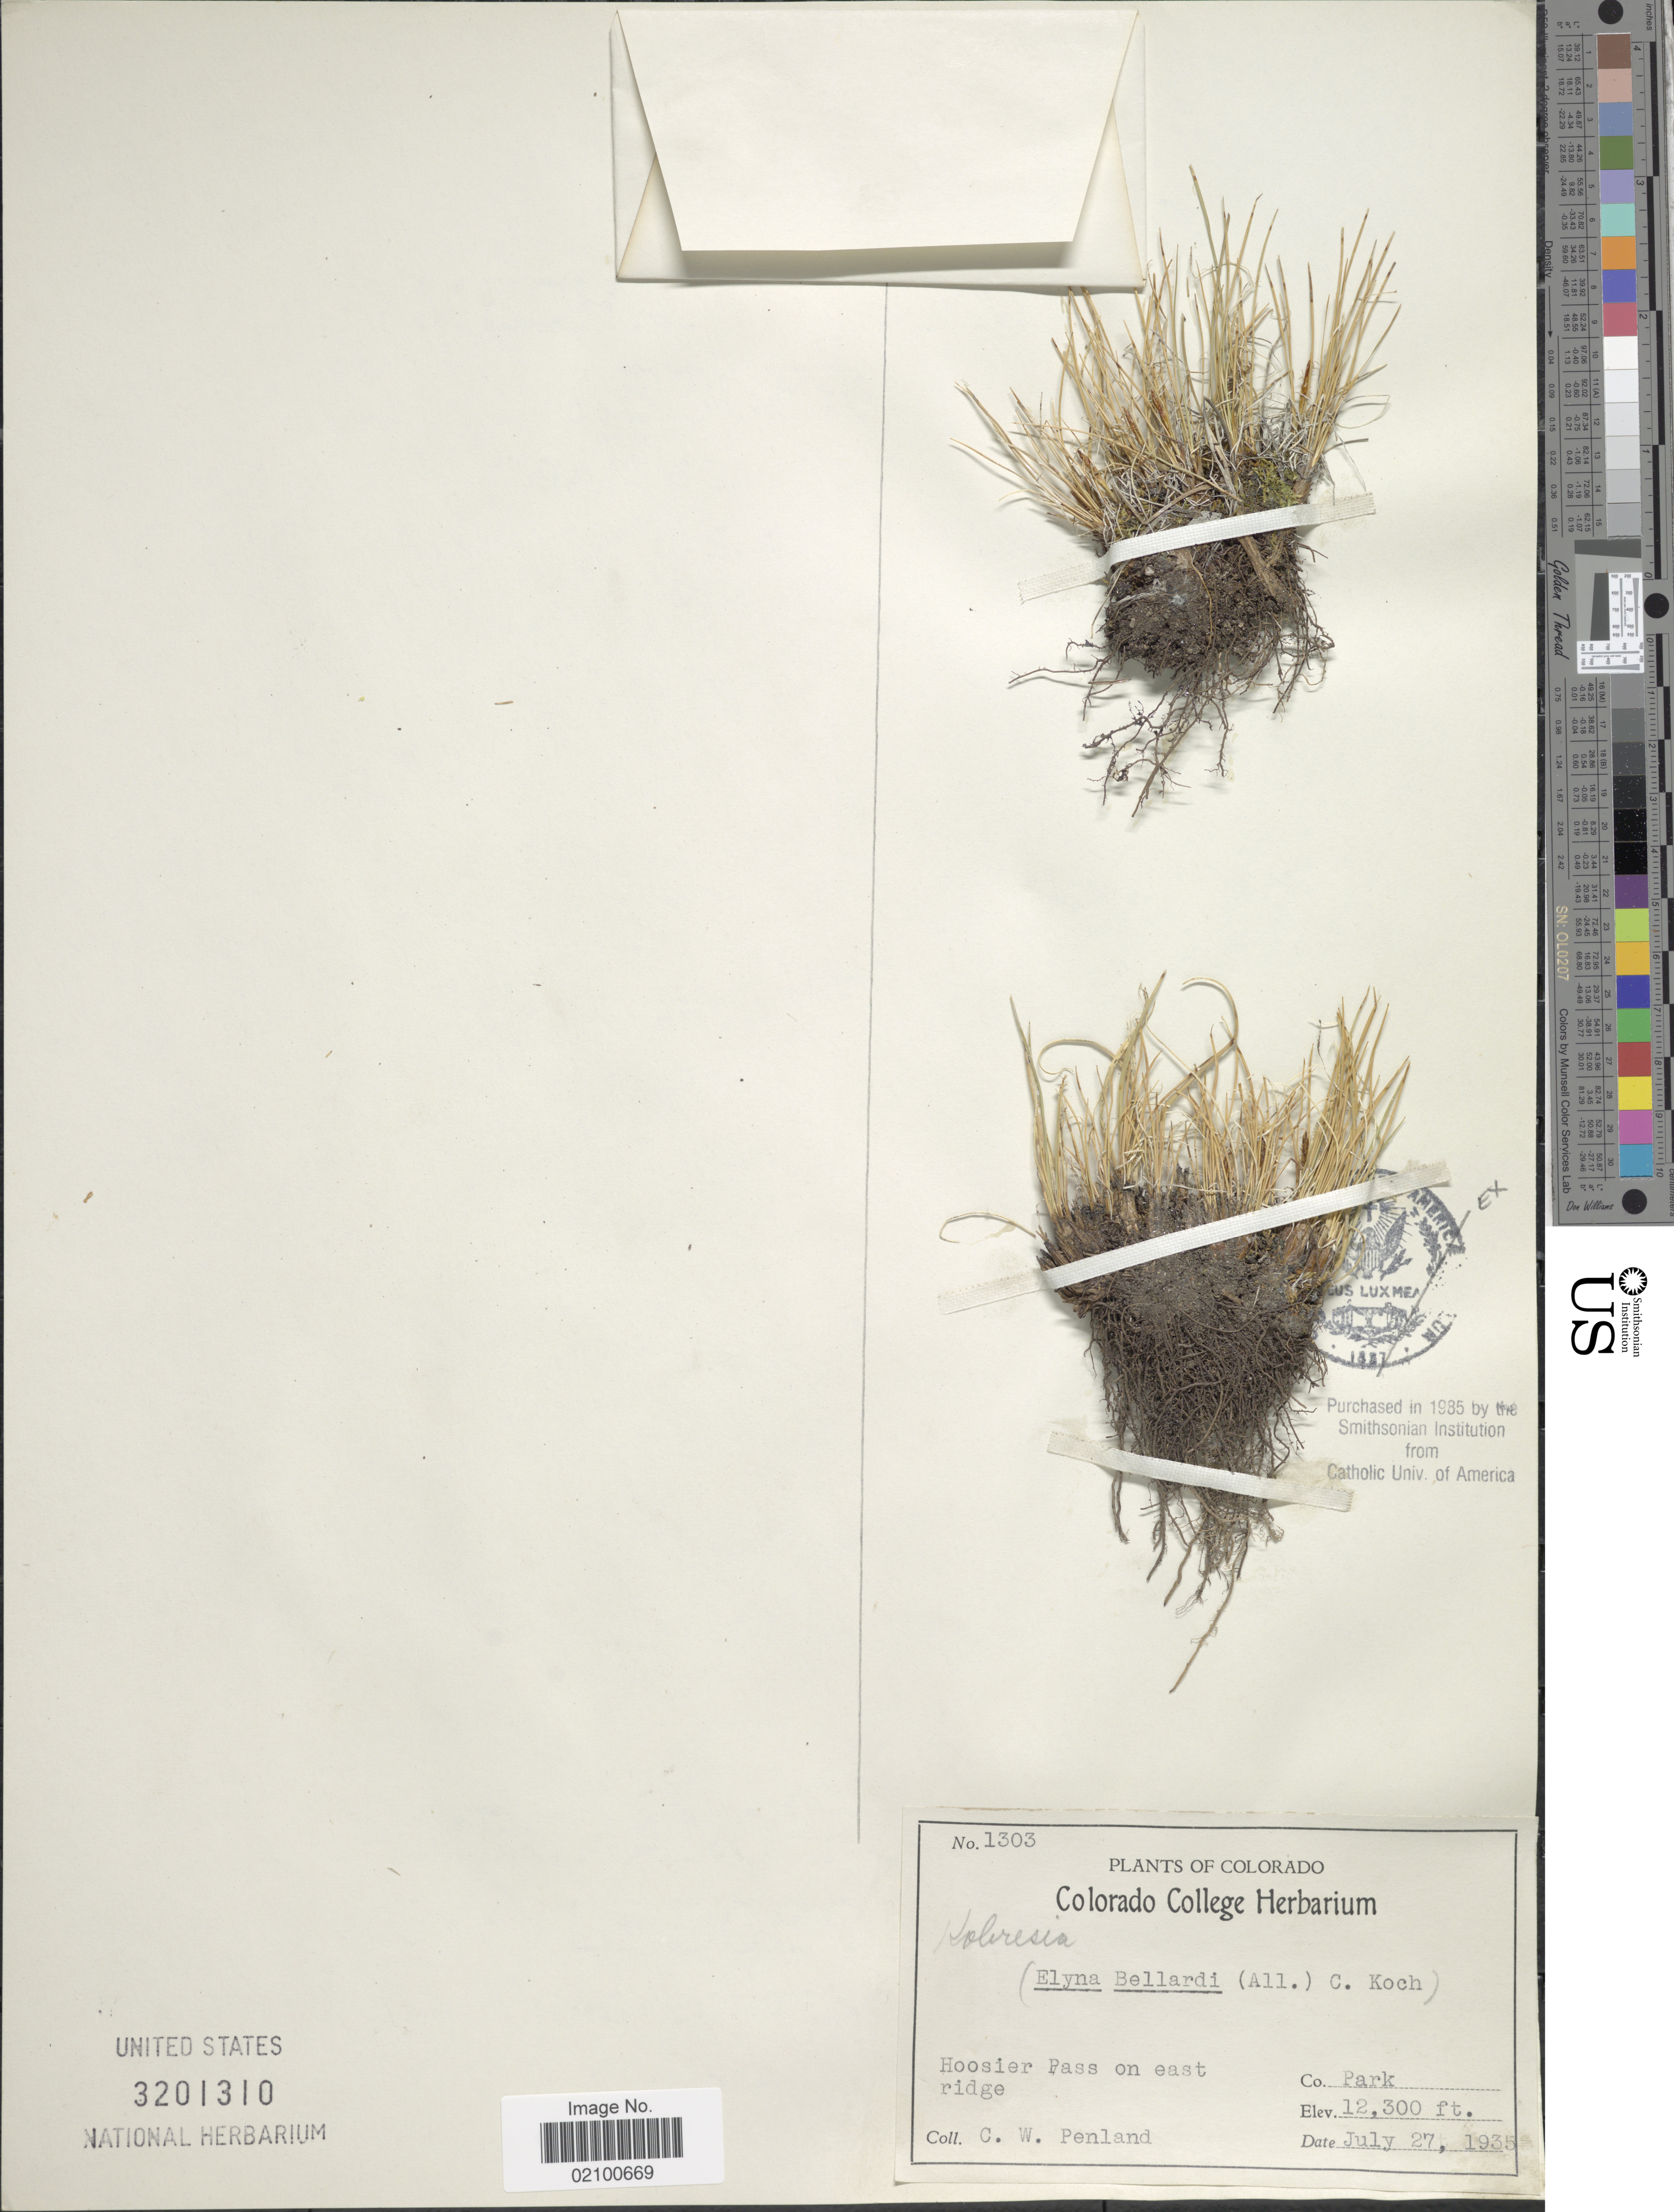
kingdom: Plantae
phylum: Tracheophyta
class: Liliopsida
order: Poales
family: Cyperaceae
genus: Carex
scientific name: Carex myosuroides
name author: Vill.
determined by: Strong, M. T., (US), Smithsonian Institution - National Museum of Natural History (UNITED STATES)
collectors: C. W. Penland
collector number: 1303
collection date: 1935-07-27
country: United States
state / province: Colorado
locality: Hoosier Pass on east ridge, Co. Park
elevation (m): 3749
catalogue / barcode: US 3201310